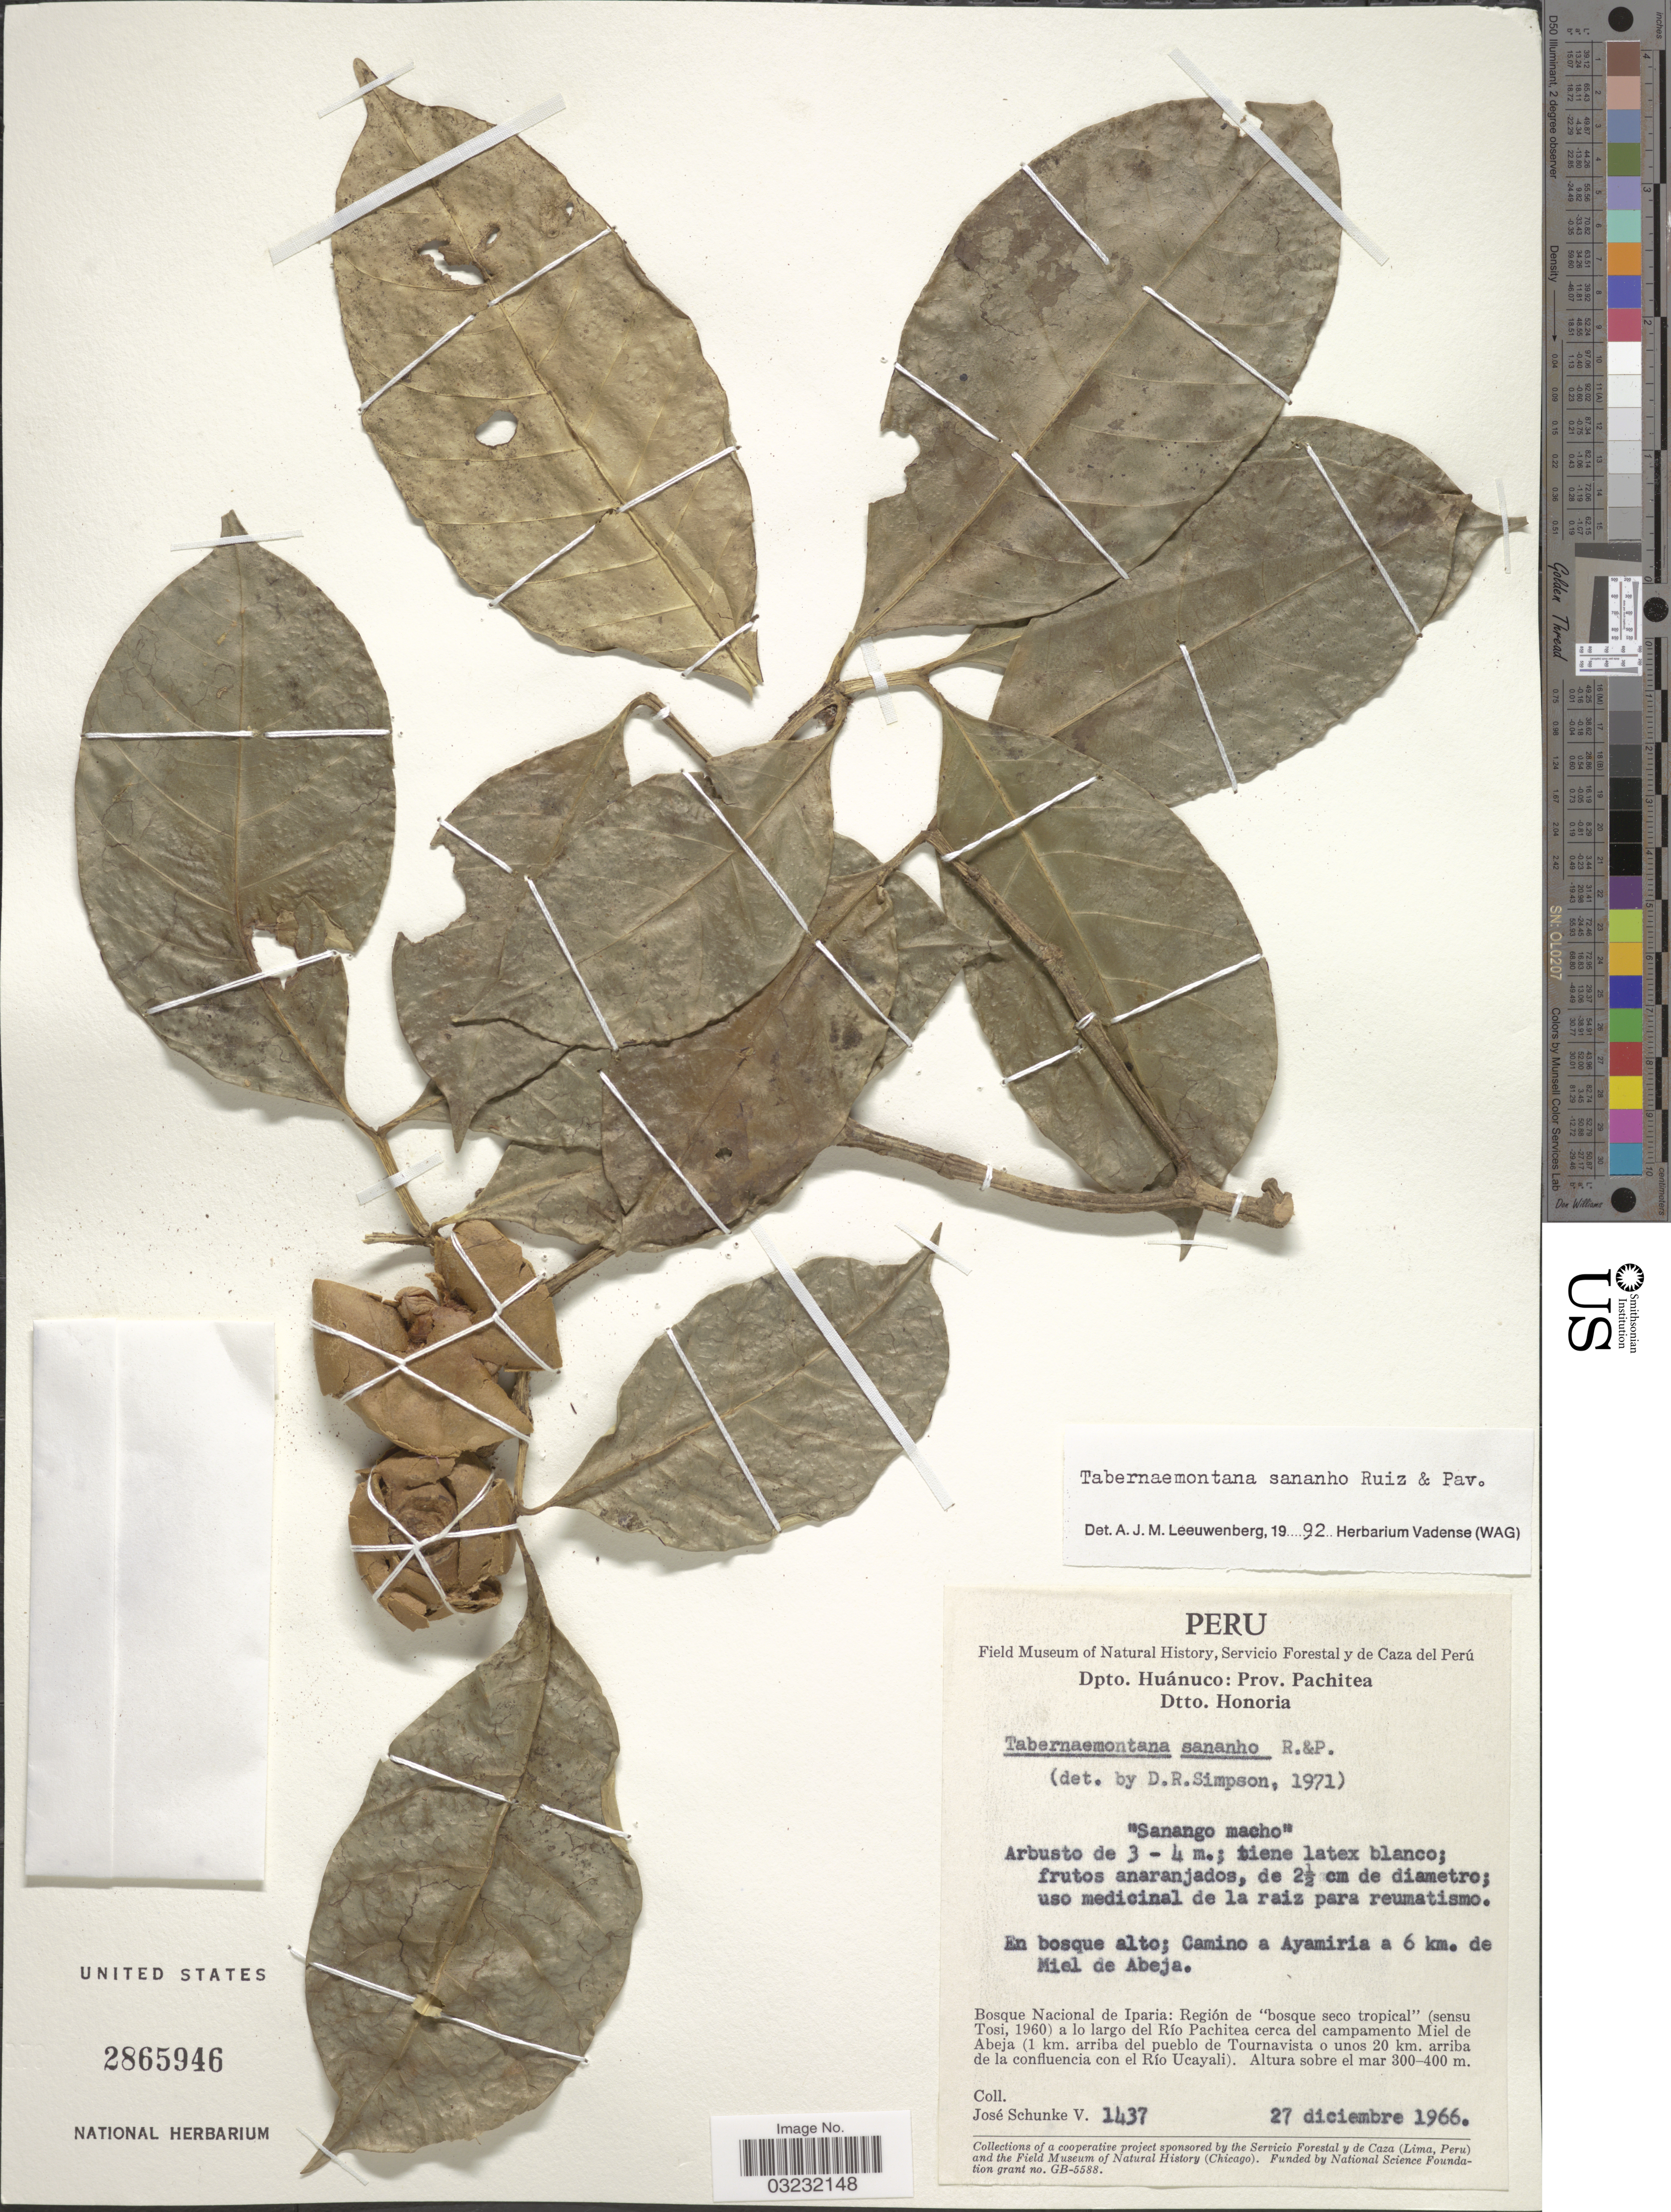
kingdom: Plantae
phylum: Tracheophyta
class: Magnoliopsida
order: Gentianales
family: Apocynaceae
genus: Tabernaemontana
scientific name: Tabernaemontana sananho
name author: Ruiz & Pav.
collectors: J. Schunke Vigo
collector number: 1437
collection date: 1966-12-27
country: Peru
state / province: Huánuco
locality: Dpto. Huánuco: Prov. Pachitea. Dtto. Honoria. Camino a Ayamiria a 6 km. de Miel de Abeja. Bosque Nacional de Iparia: Región de "bosque seco tropical" (sensu Tosi, 1960) a lo largo del Río Pachitea cerca del campamento Miel de Abeja (1 km. arriba del pueblo de Tournavista o unos 20 km. arriba de la confluencia con el Río Ucayali).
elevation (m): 300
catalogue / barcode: US 2865946